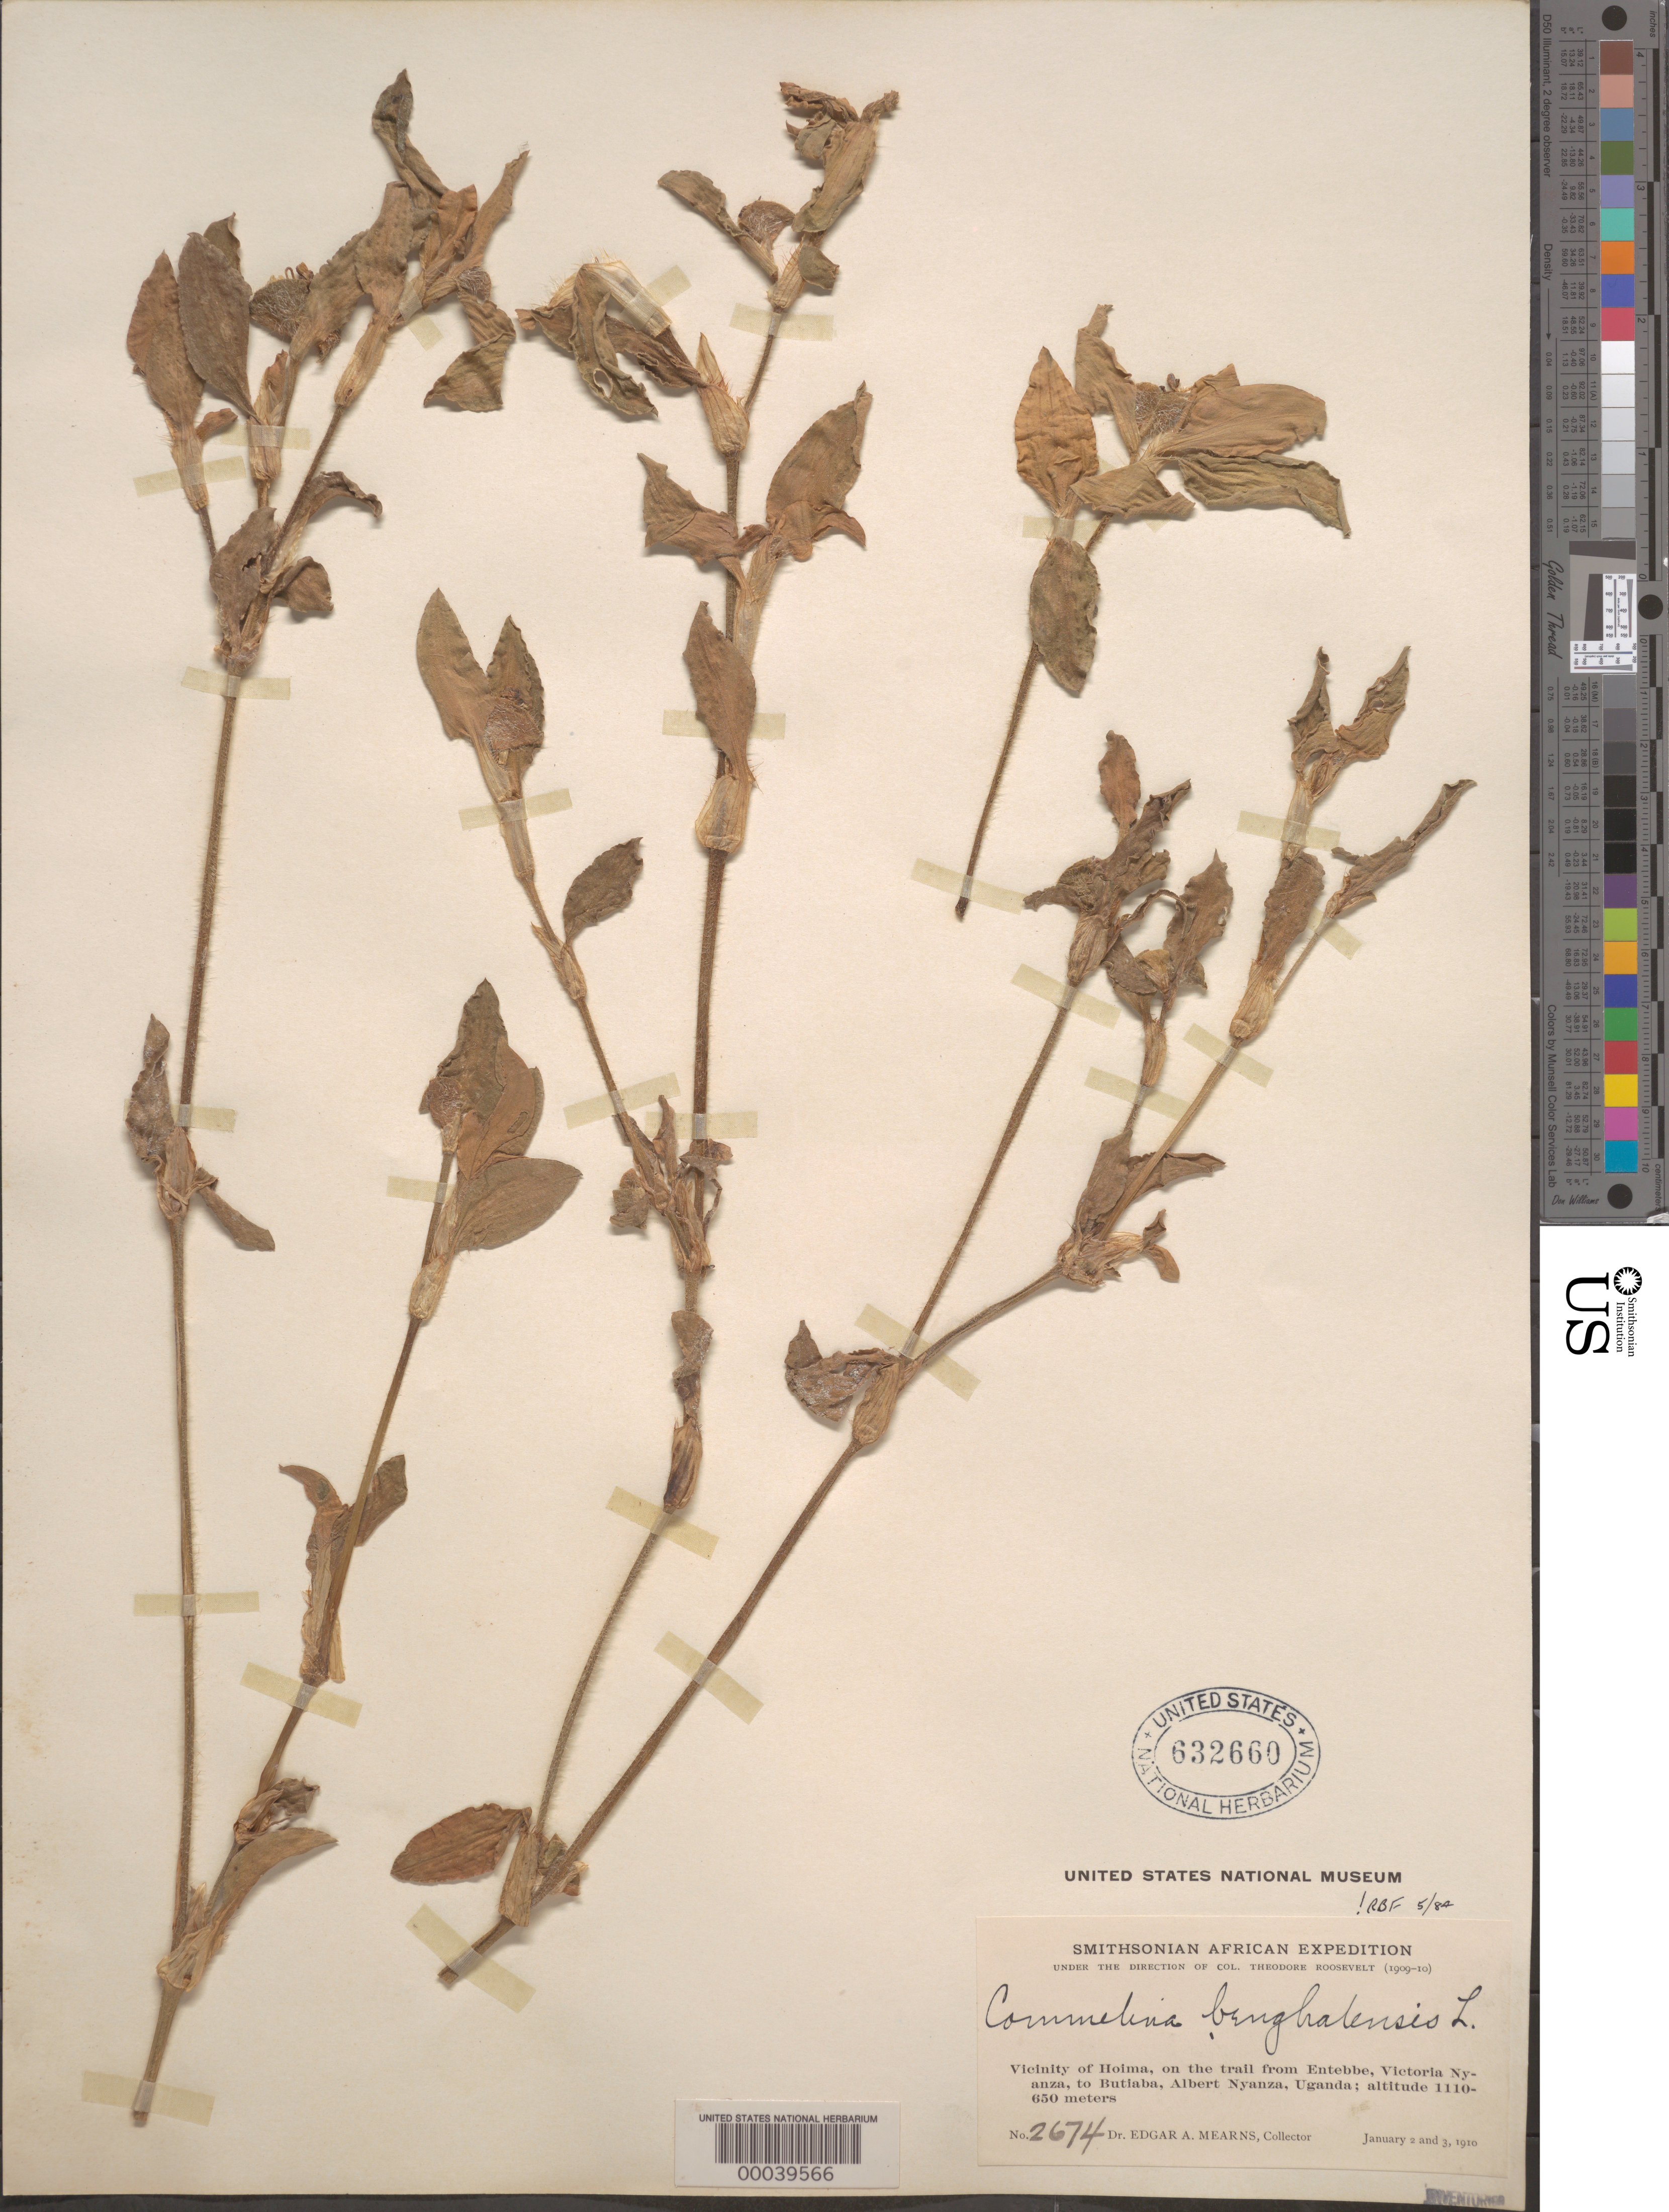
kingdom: Plantae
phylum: Tracheophyta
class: Liliopsida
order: Commelinales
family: Commelinaceae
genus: Commelina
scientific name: Commelina benghalensis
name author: L.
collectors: E. A. Mearns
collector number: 2674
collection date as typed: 02 Jan 1910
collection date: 1910-01-02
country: Uganda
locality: Hoima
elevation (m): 650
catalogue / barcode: US 632660